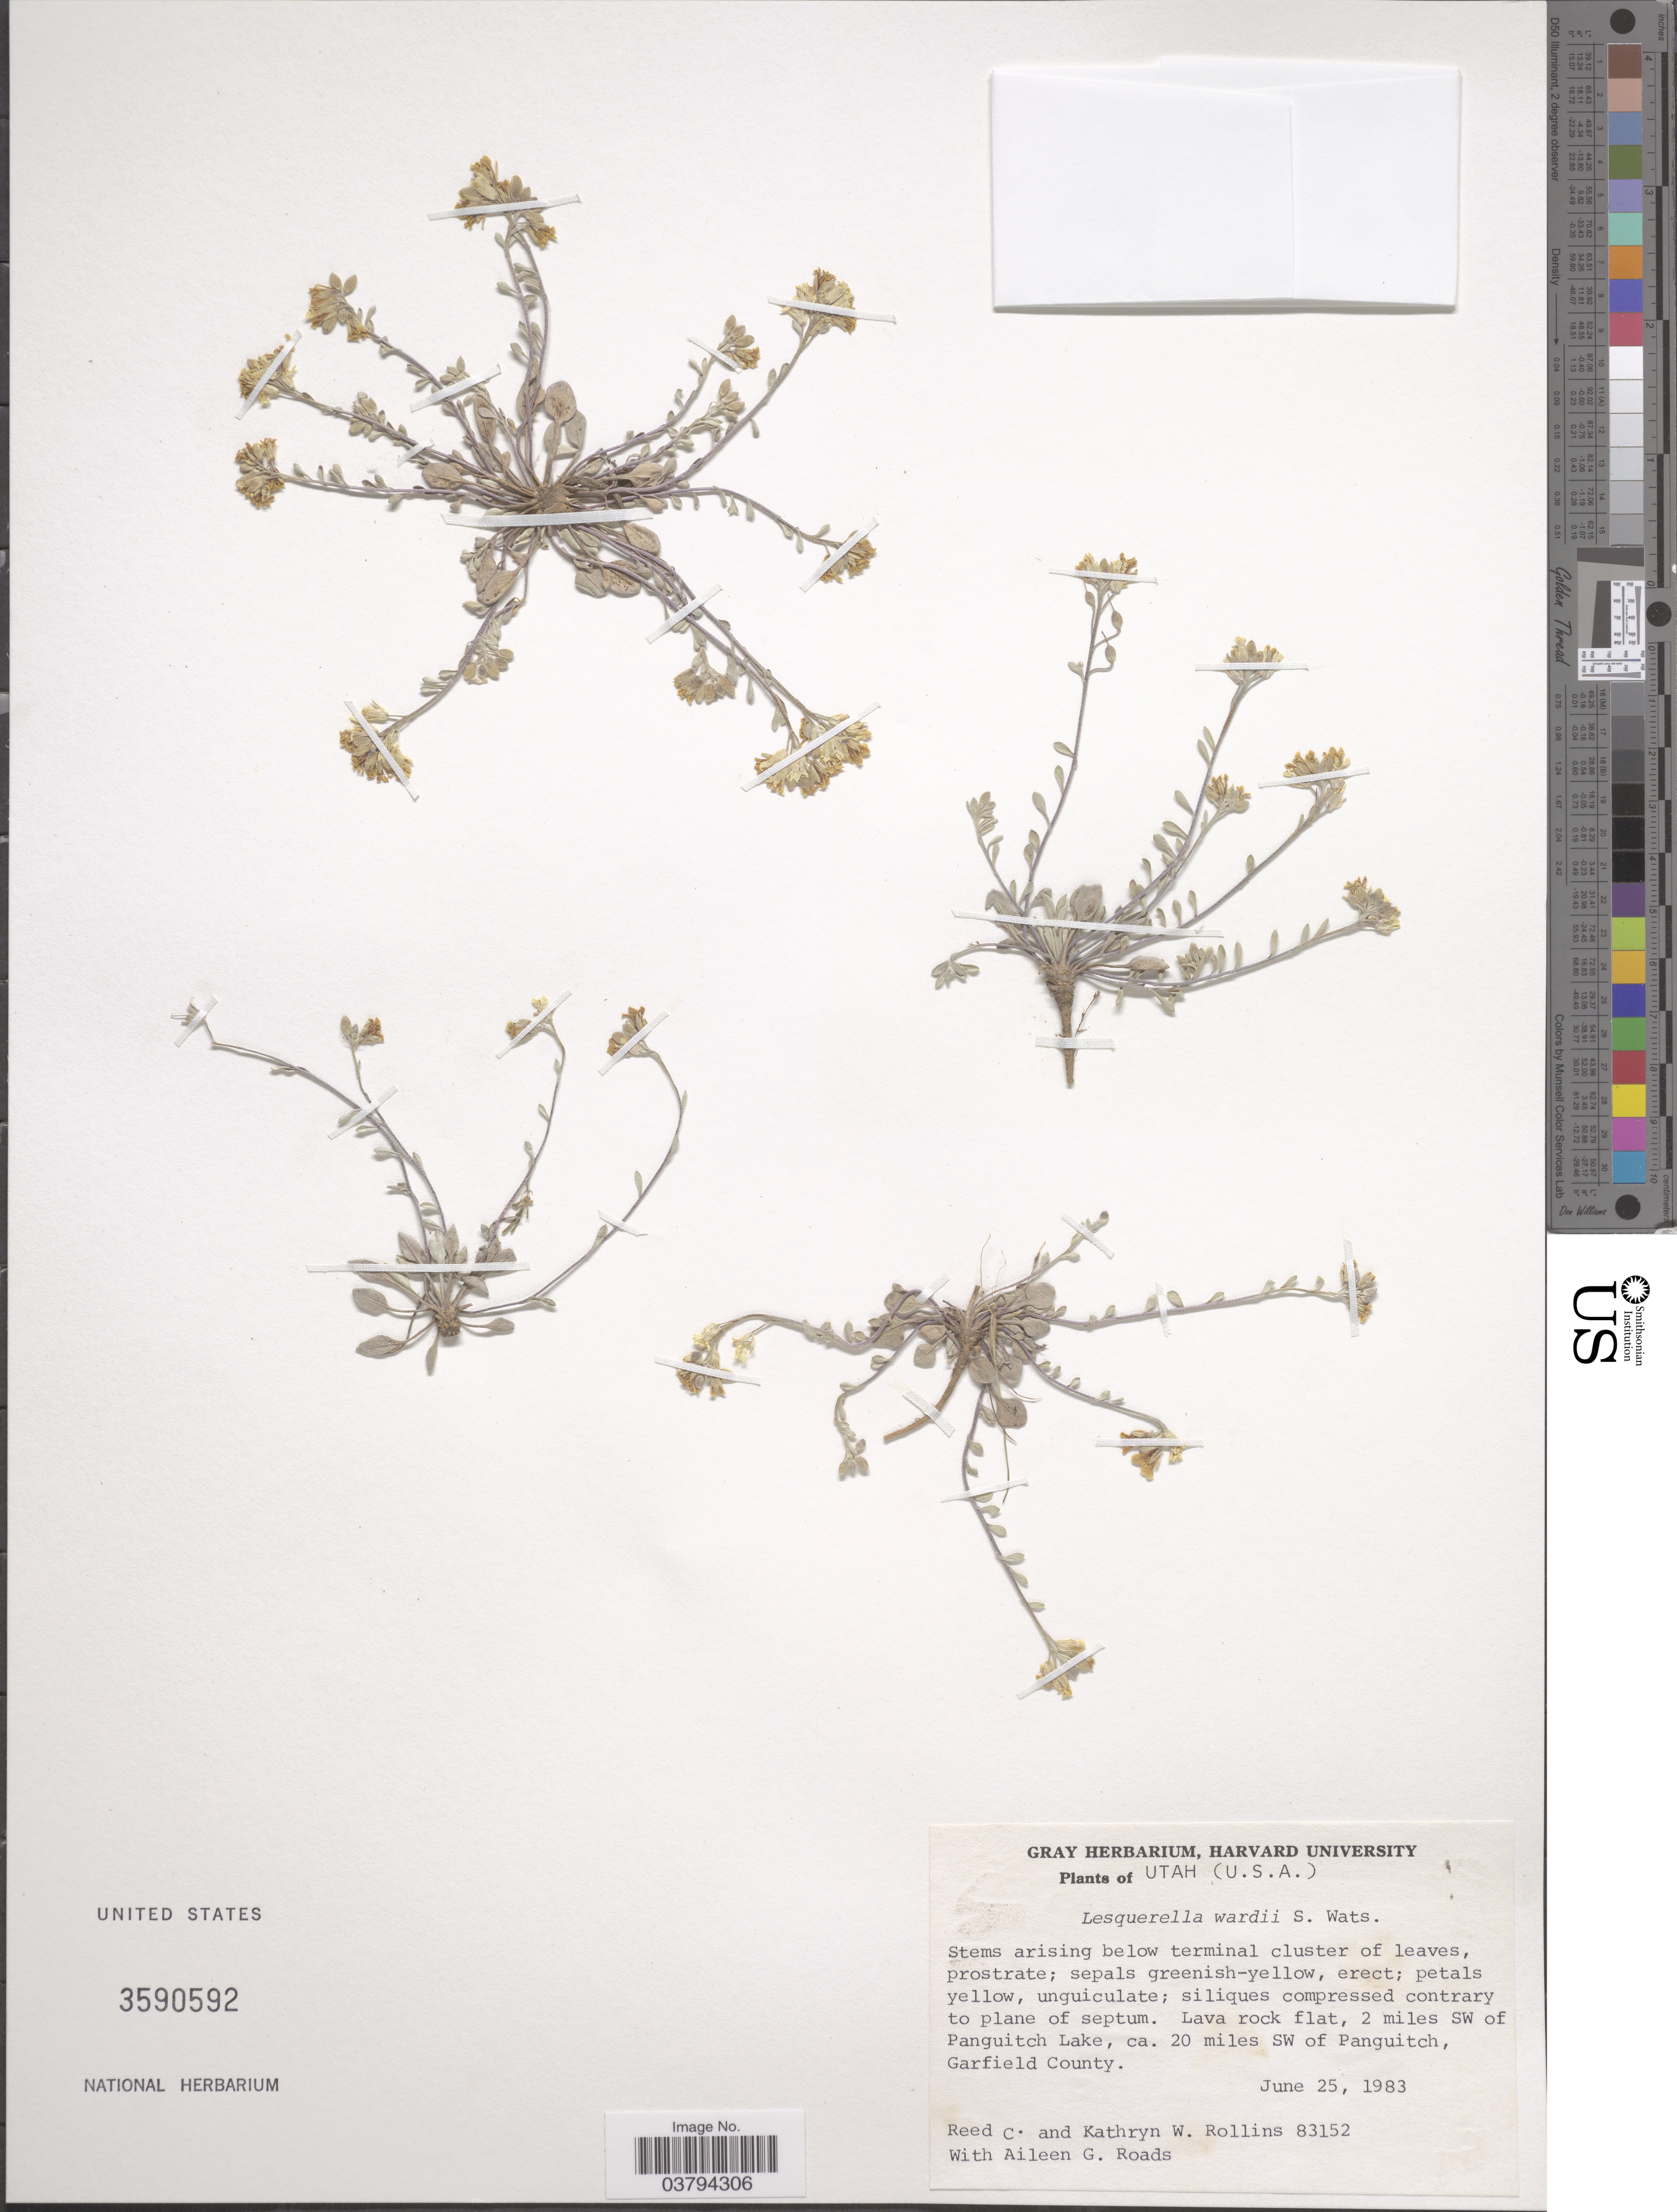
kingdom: Plantae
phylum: Tracheophyta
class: Magnoliopsida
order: Brassicales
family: Brassicaceae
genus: Lesquerella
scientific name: Lesquerella wardii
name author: S. Watson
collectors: R. C. Rollins, K. W. Rollins & A. Roads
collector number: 83152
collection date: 1983-06-25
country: United States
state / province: Utah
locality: Lava rock flat, 2 miles SW of Panguitch Lake, ca. 20 miles SW of Panguitch, Garfield County.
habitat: lava rock flat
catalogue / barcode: US 3590592